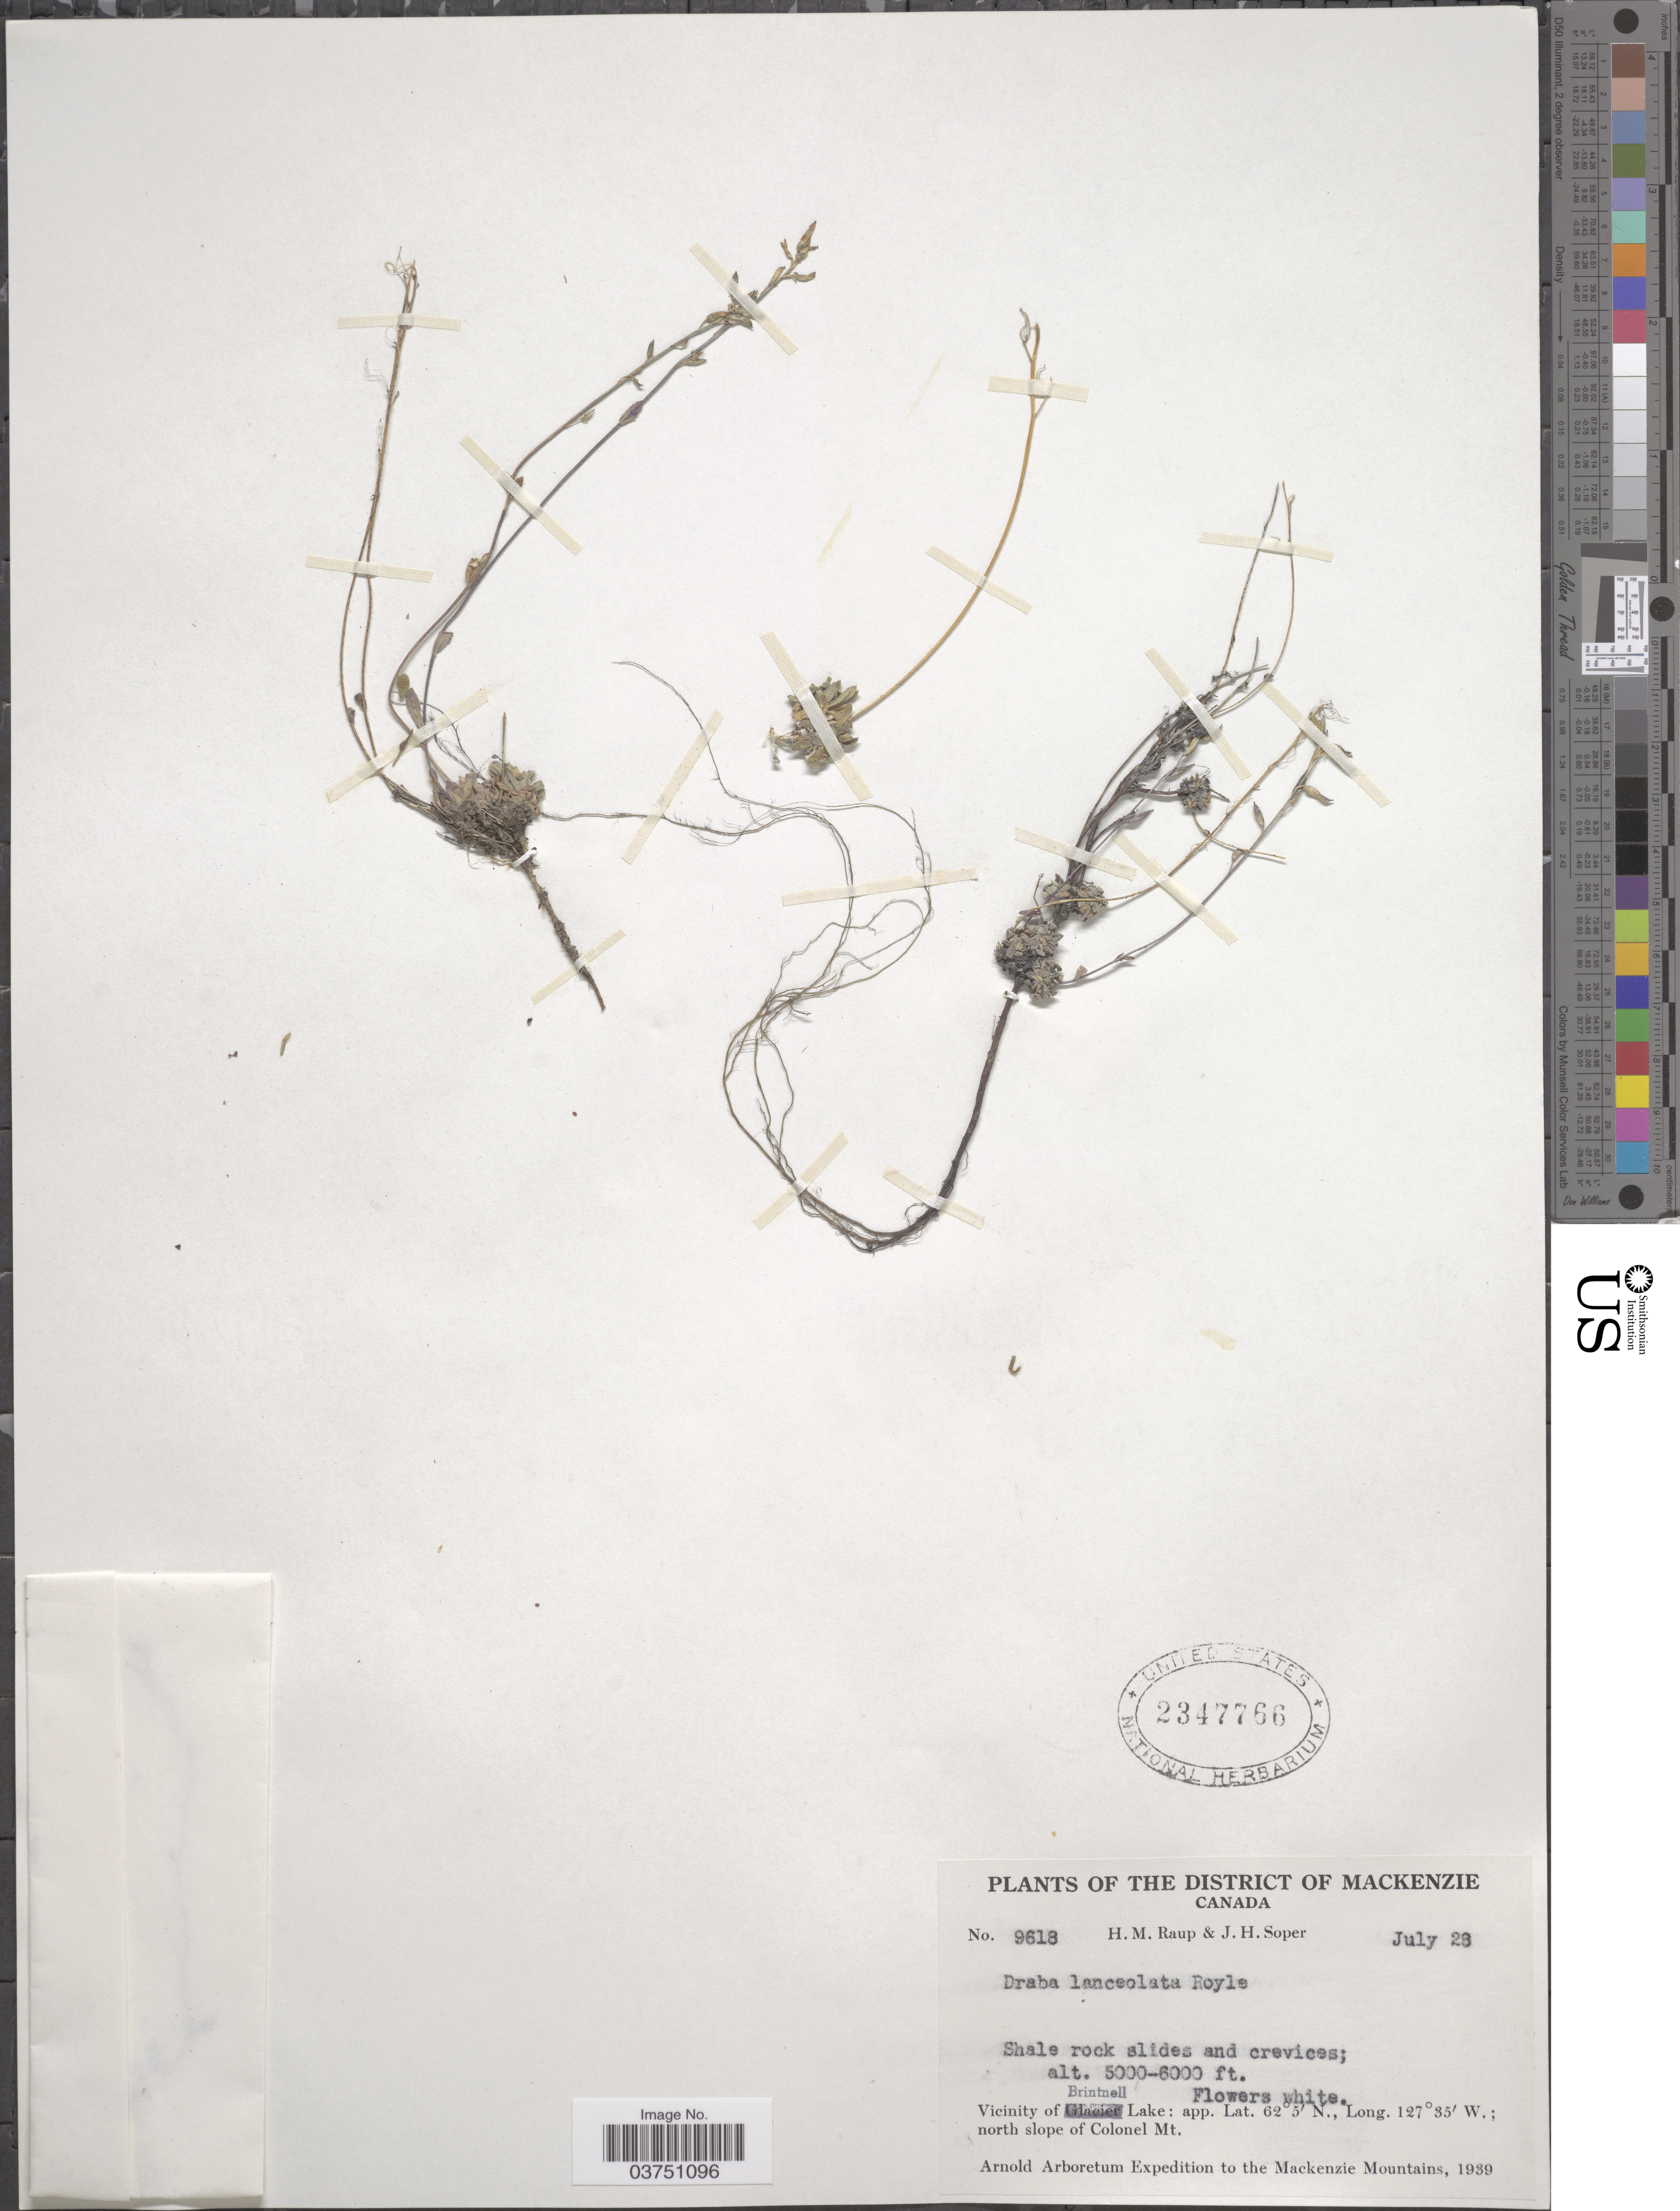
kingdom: Plantae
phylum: Tracheophyta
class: Magnoliopsida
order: Brassicales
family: Brassicaceae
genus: Draba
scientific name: Draba cana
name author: Rydb.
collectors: H. Raup & J. H. Soper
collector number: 9618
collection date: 1939-07-28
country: Canada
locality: The District of Mackenzie. Vicinity of Brintnell Lake. North slope of Colonel Mt.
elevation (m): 1524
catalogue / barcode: US 2347766